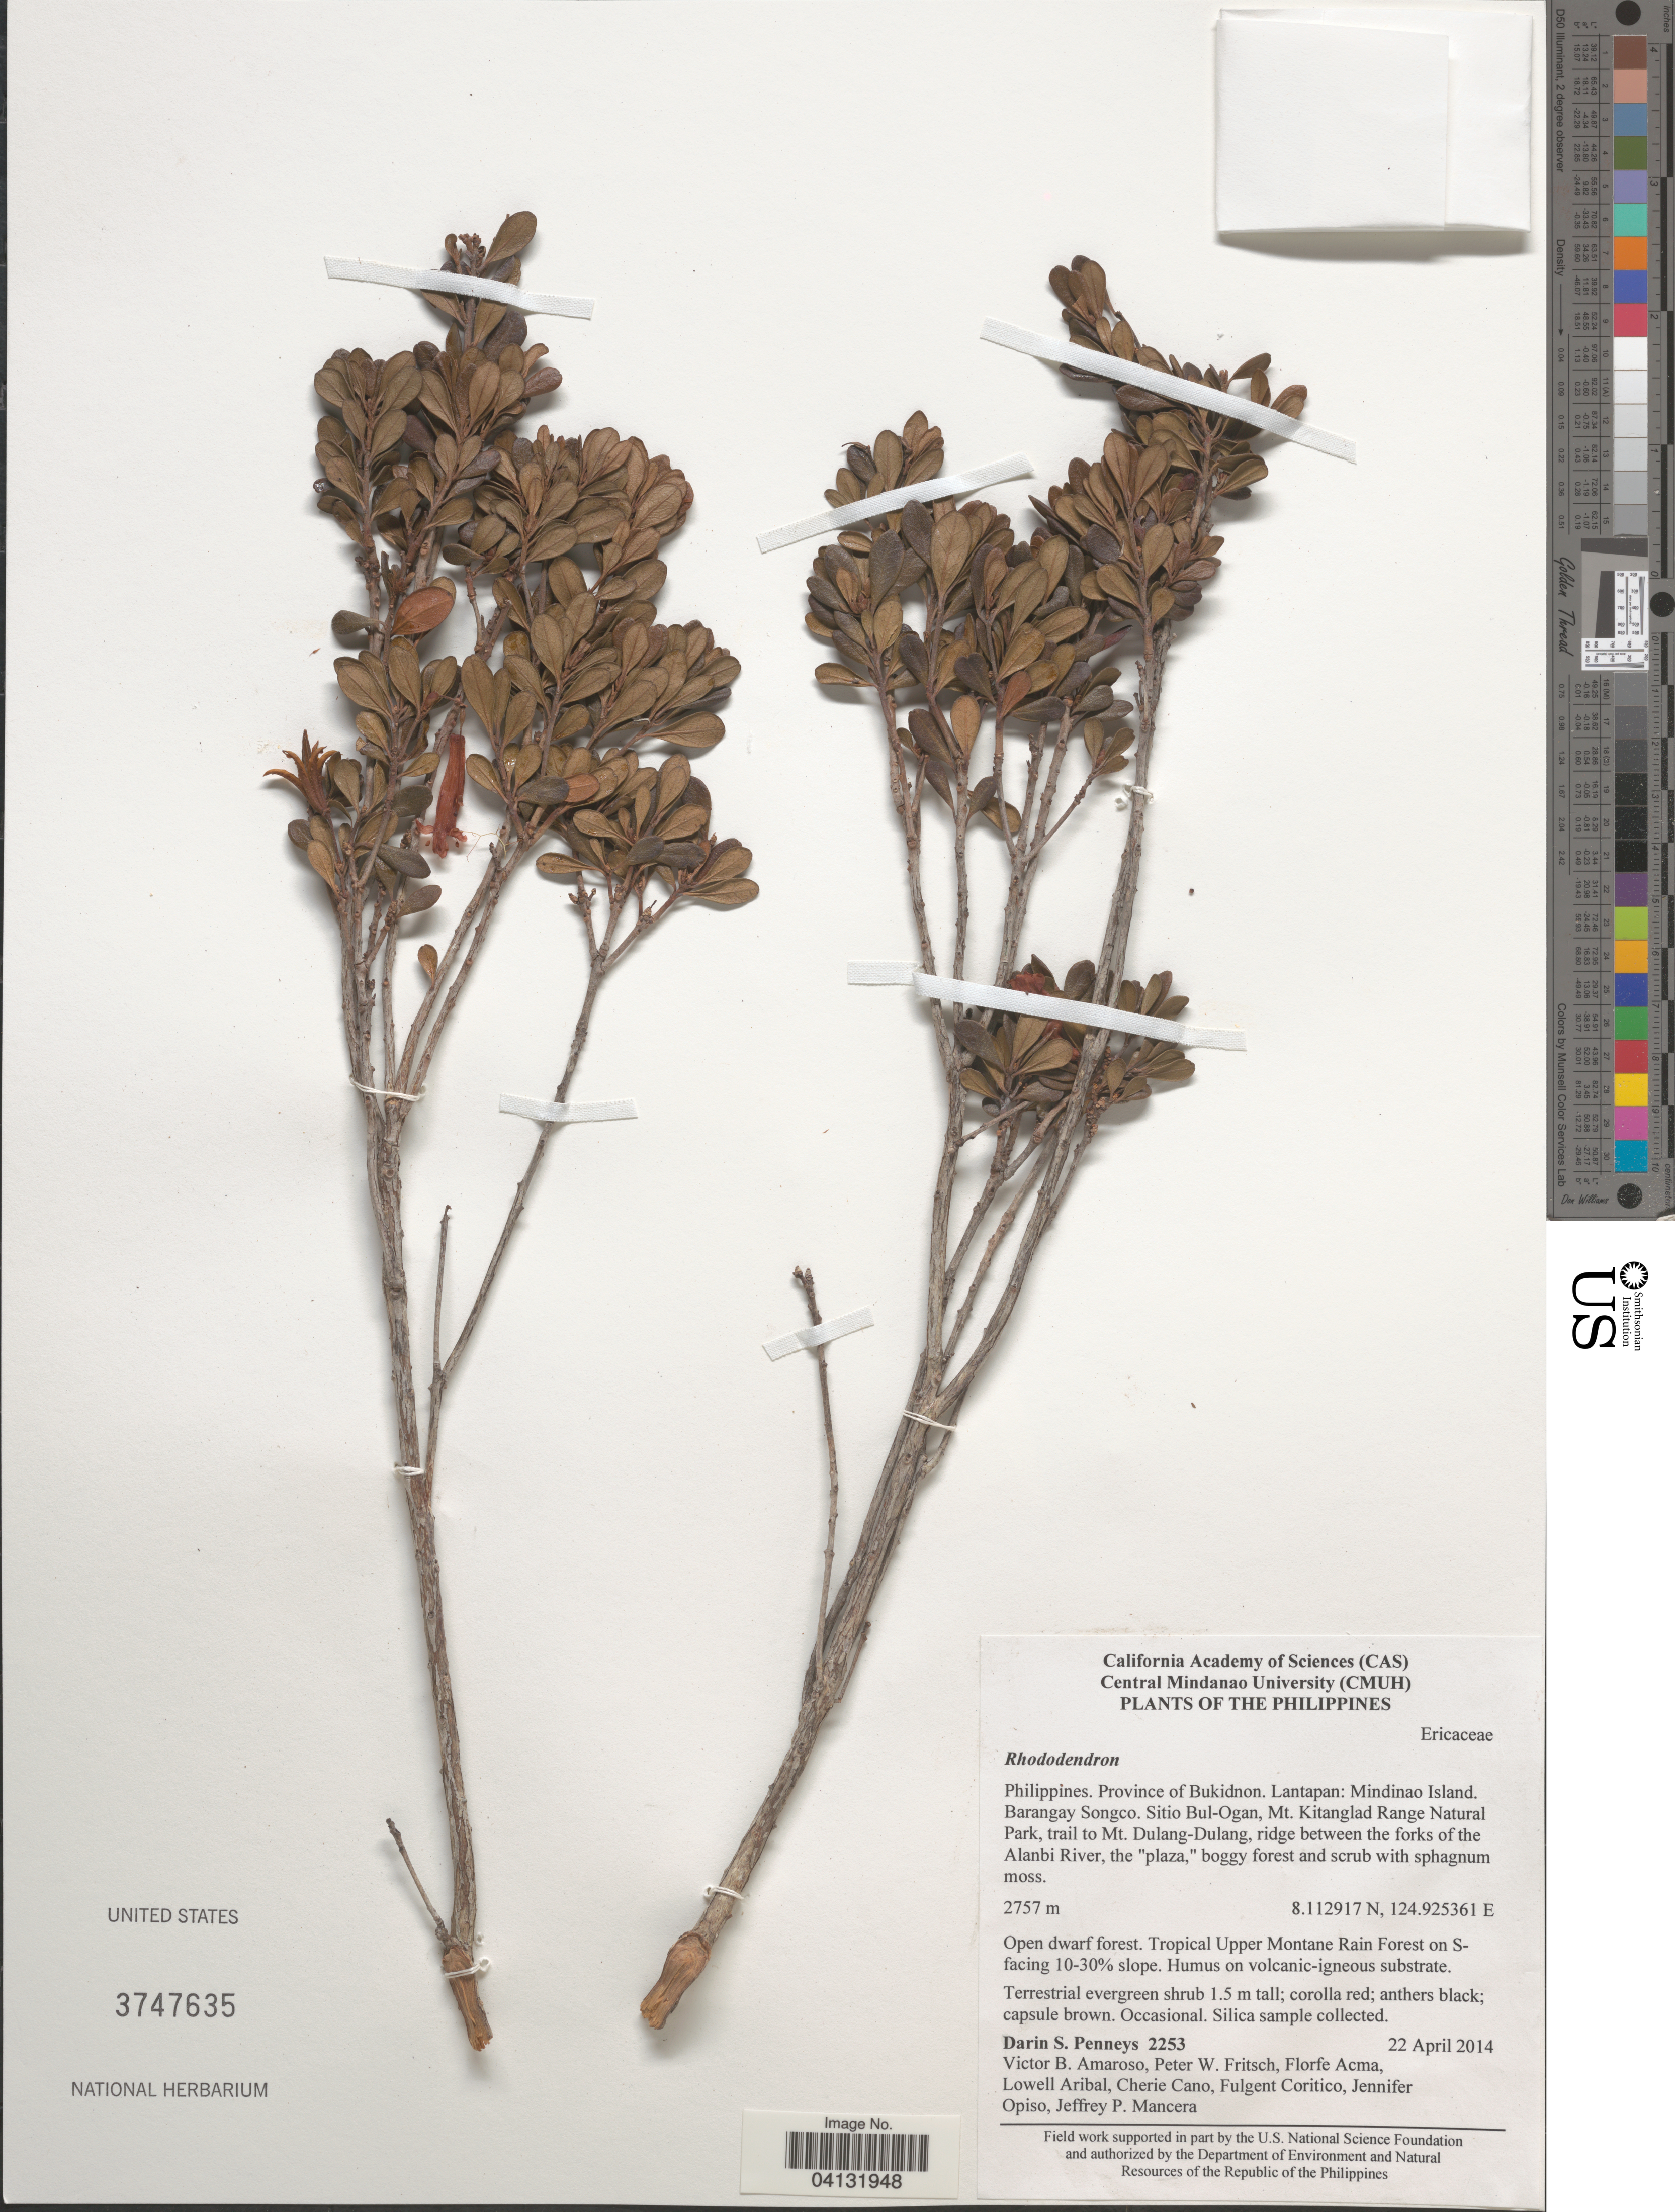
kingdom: Plantae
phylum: Tracheophyta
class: Magnoliopsida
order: Ericales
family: Ericaceae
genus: Rhododendron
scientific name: Rhododendron sp.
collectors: D. S. Penneys, V. Amoroso, P. W. Fritsch, F. Acma & et al.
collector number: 2253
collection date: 2014-04-22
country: Philippines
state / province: Northern Mindanao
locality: Province of Bukidnon. Lantapan: Mindinao Island. Barangay Songco. Sitio Bul-Ogan, Mt. Kitanglad Range Natural Park, trail to Mt. Dulang-Dulang, ridge between the forks of the Alanbi River, the "plaza," boggy forest and scrub with sphagnum moss. Tropical Upper Montane Rain Forest on S-facing 10-30% slope.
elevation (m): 2757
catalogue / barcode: US 3747635